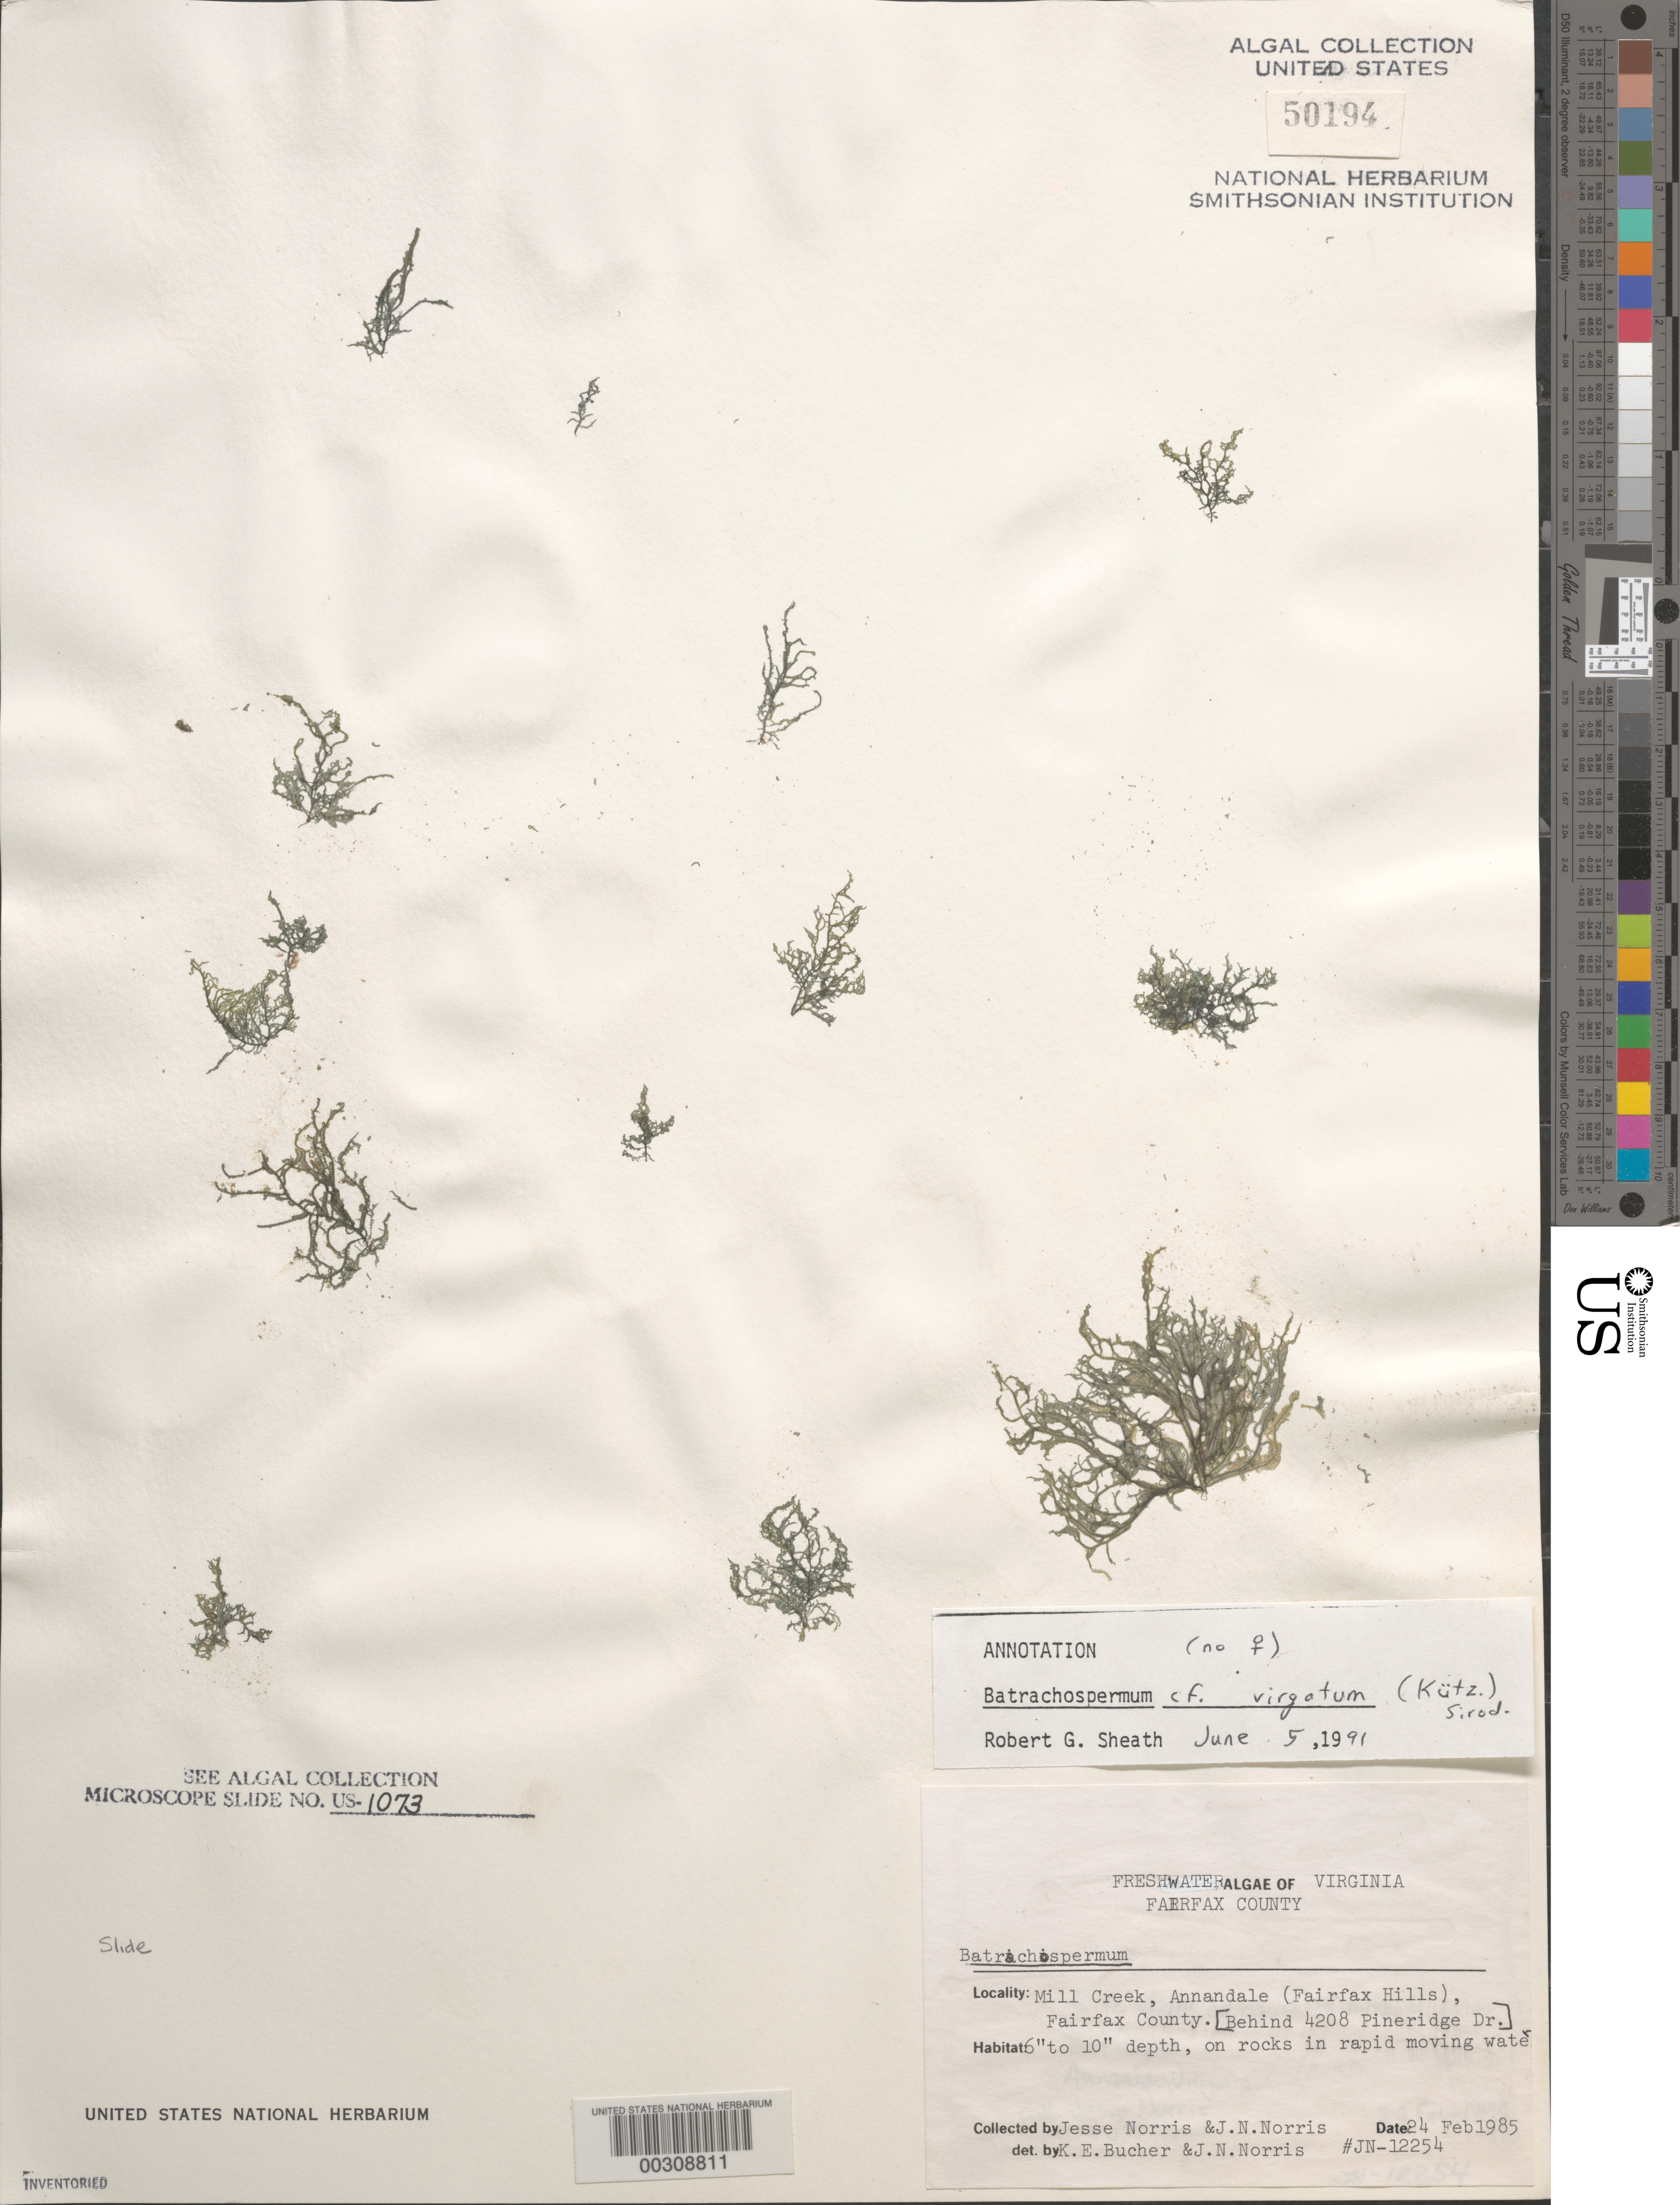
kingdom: Plantae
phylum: Rhodophyta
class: Florideophyceae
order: Batrachospermales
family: Batrachospermaceae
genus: Batrachospermum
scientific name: Batrachospermum virgatum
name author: (Kütz.) Sirodot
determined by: Sheath, R. G.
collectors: J. A. Norris & J. N. Norris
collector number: JN-12254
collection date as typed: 24 Feb 1985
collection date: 1985-02-24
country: United States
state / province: Virginia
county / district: Fairfax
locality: Mill Creek, Annandale (Fairfax Hills, behind 4208 Pineridge Drive)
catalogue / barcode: US 50194